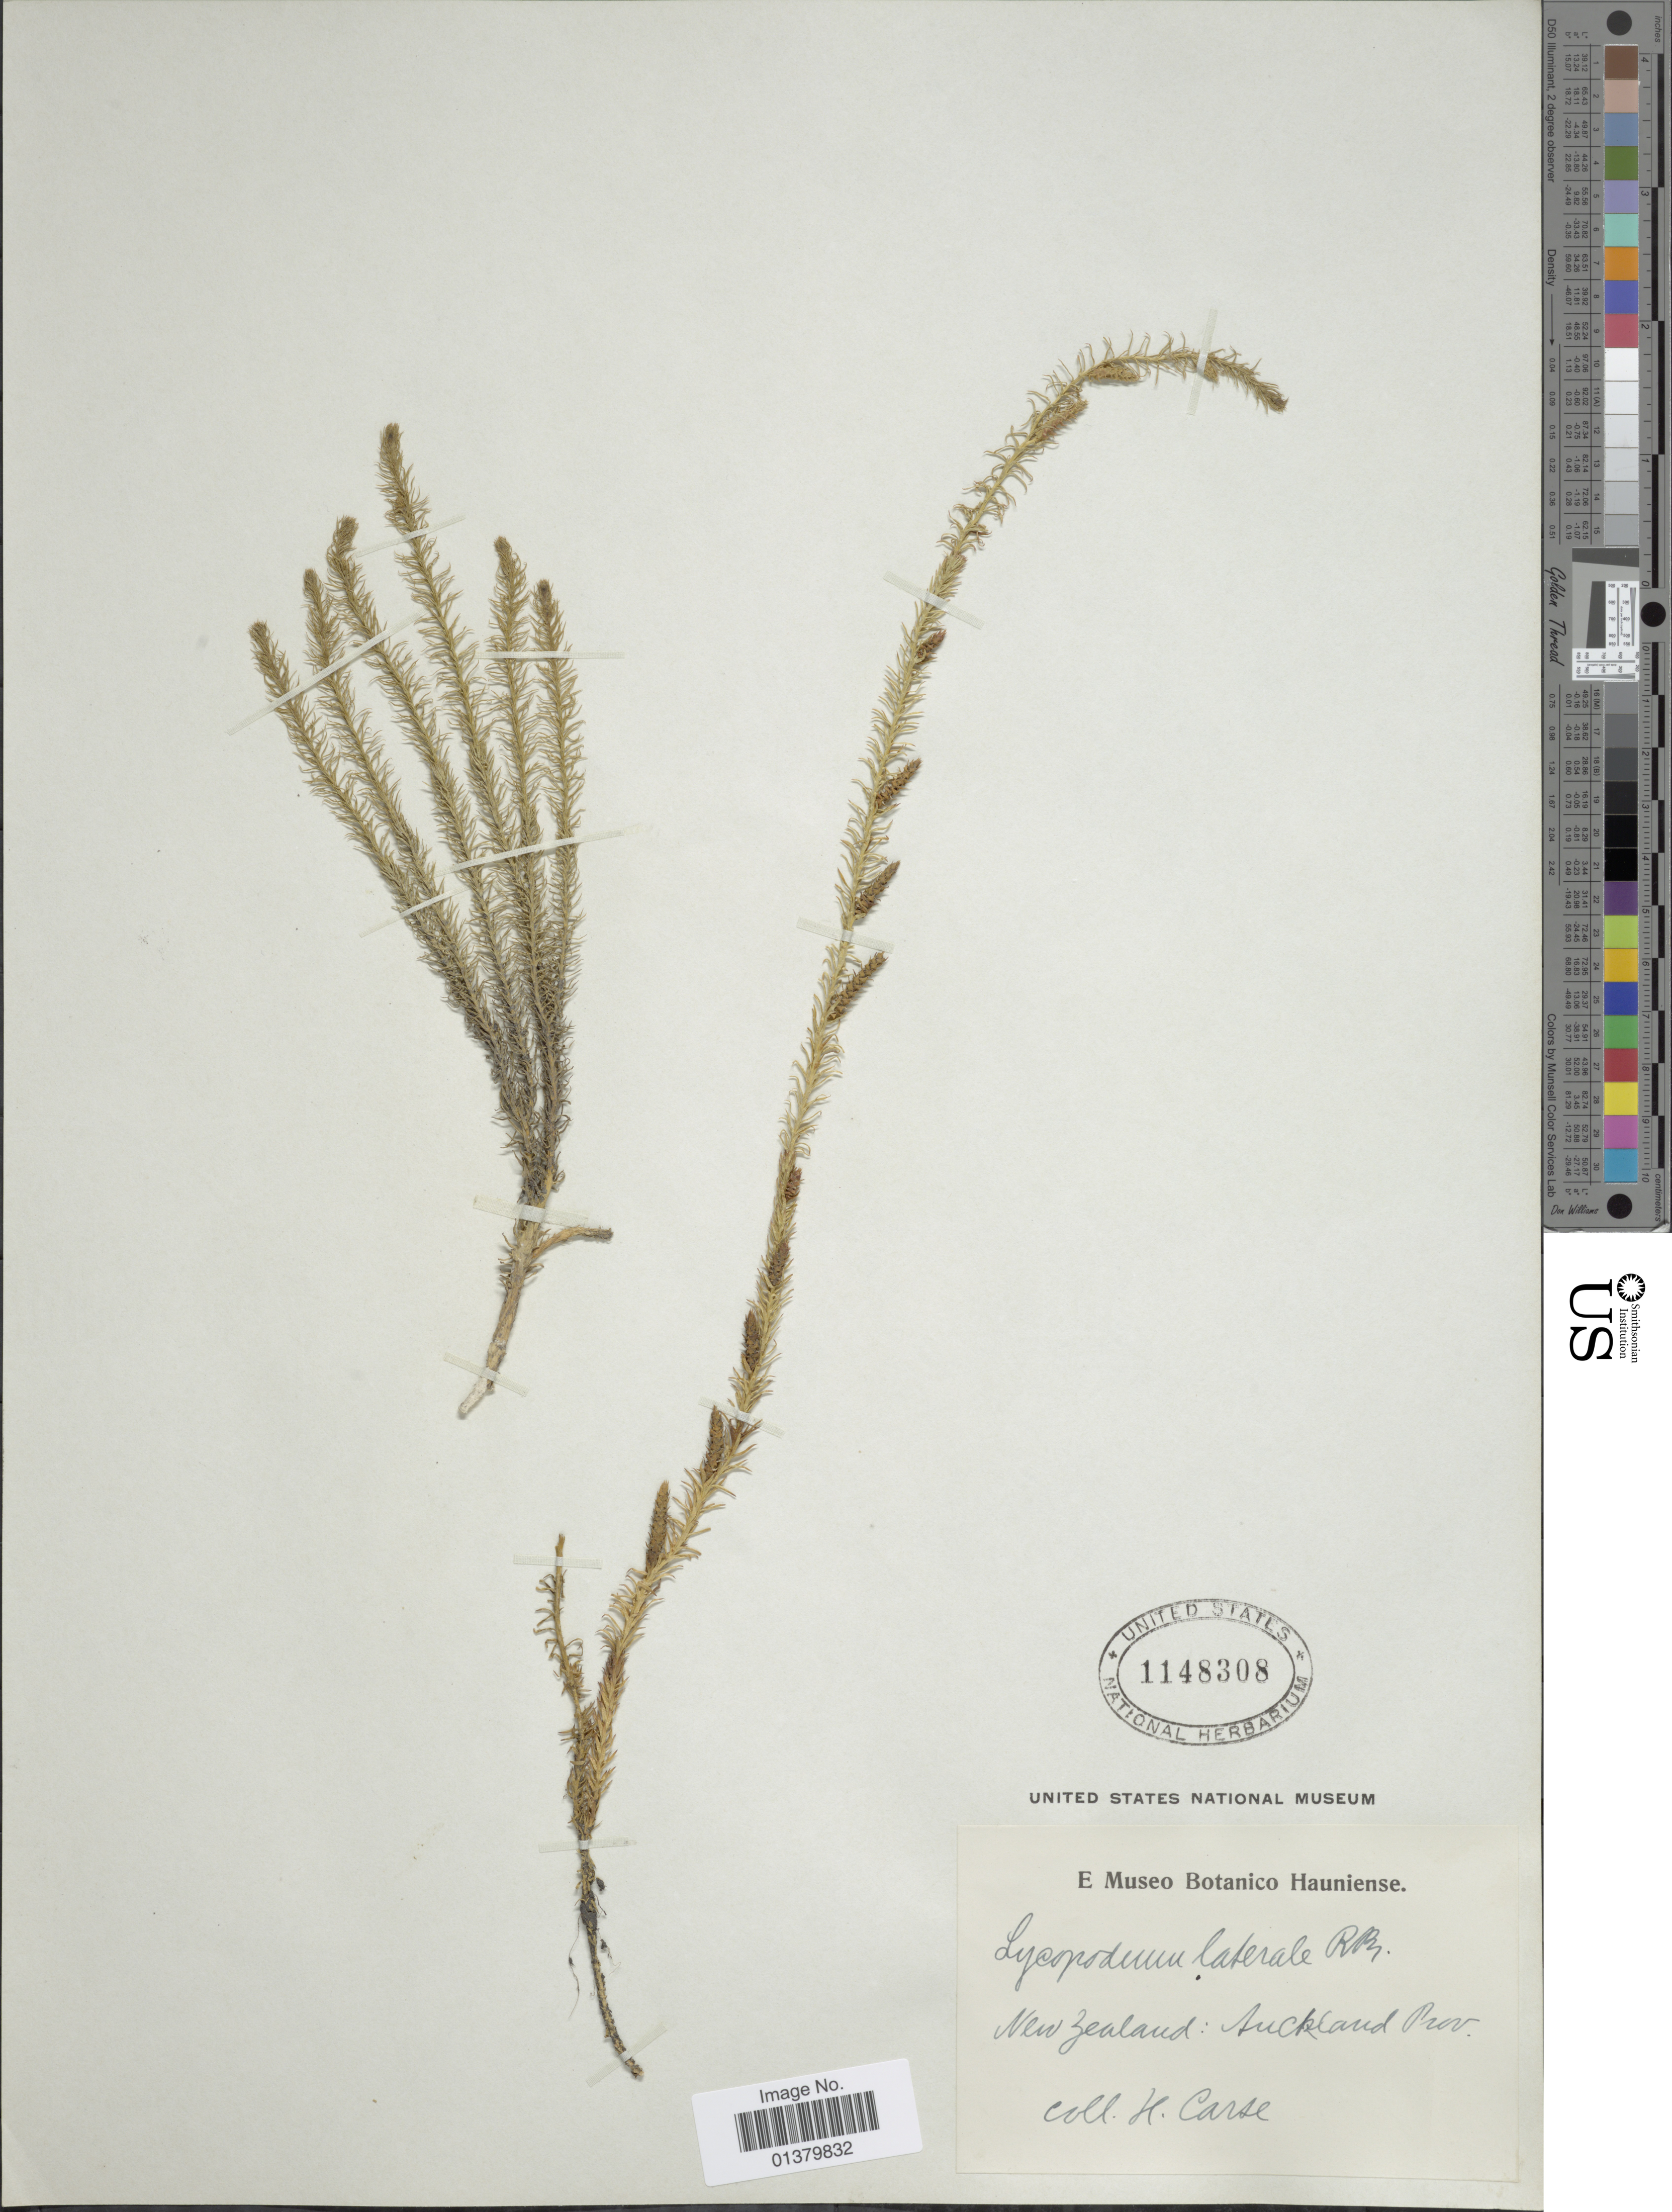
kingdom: Plantae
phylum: Tracheophyta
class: Lycopodiopsida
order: Lycopodiales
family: Lycopodiaceae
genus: Lateristachys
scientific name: Lateristachys lateralis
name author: (R. Br.) Holub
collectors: H. Carse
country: New Zealand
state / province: Auckland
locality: Auckland Prov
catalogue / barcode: US 1148308